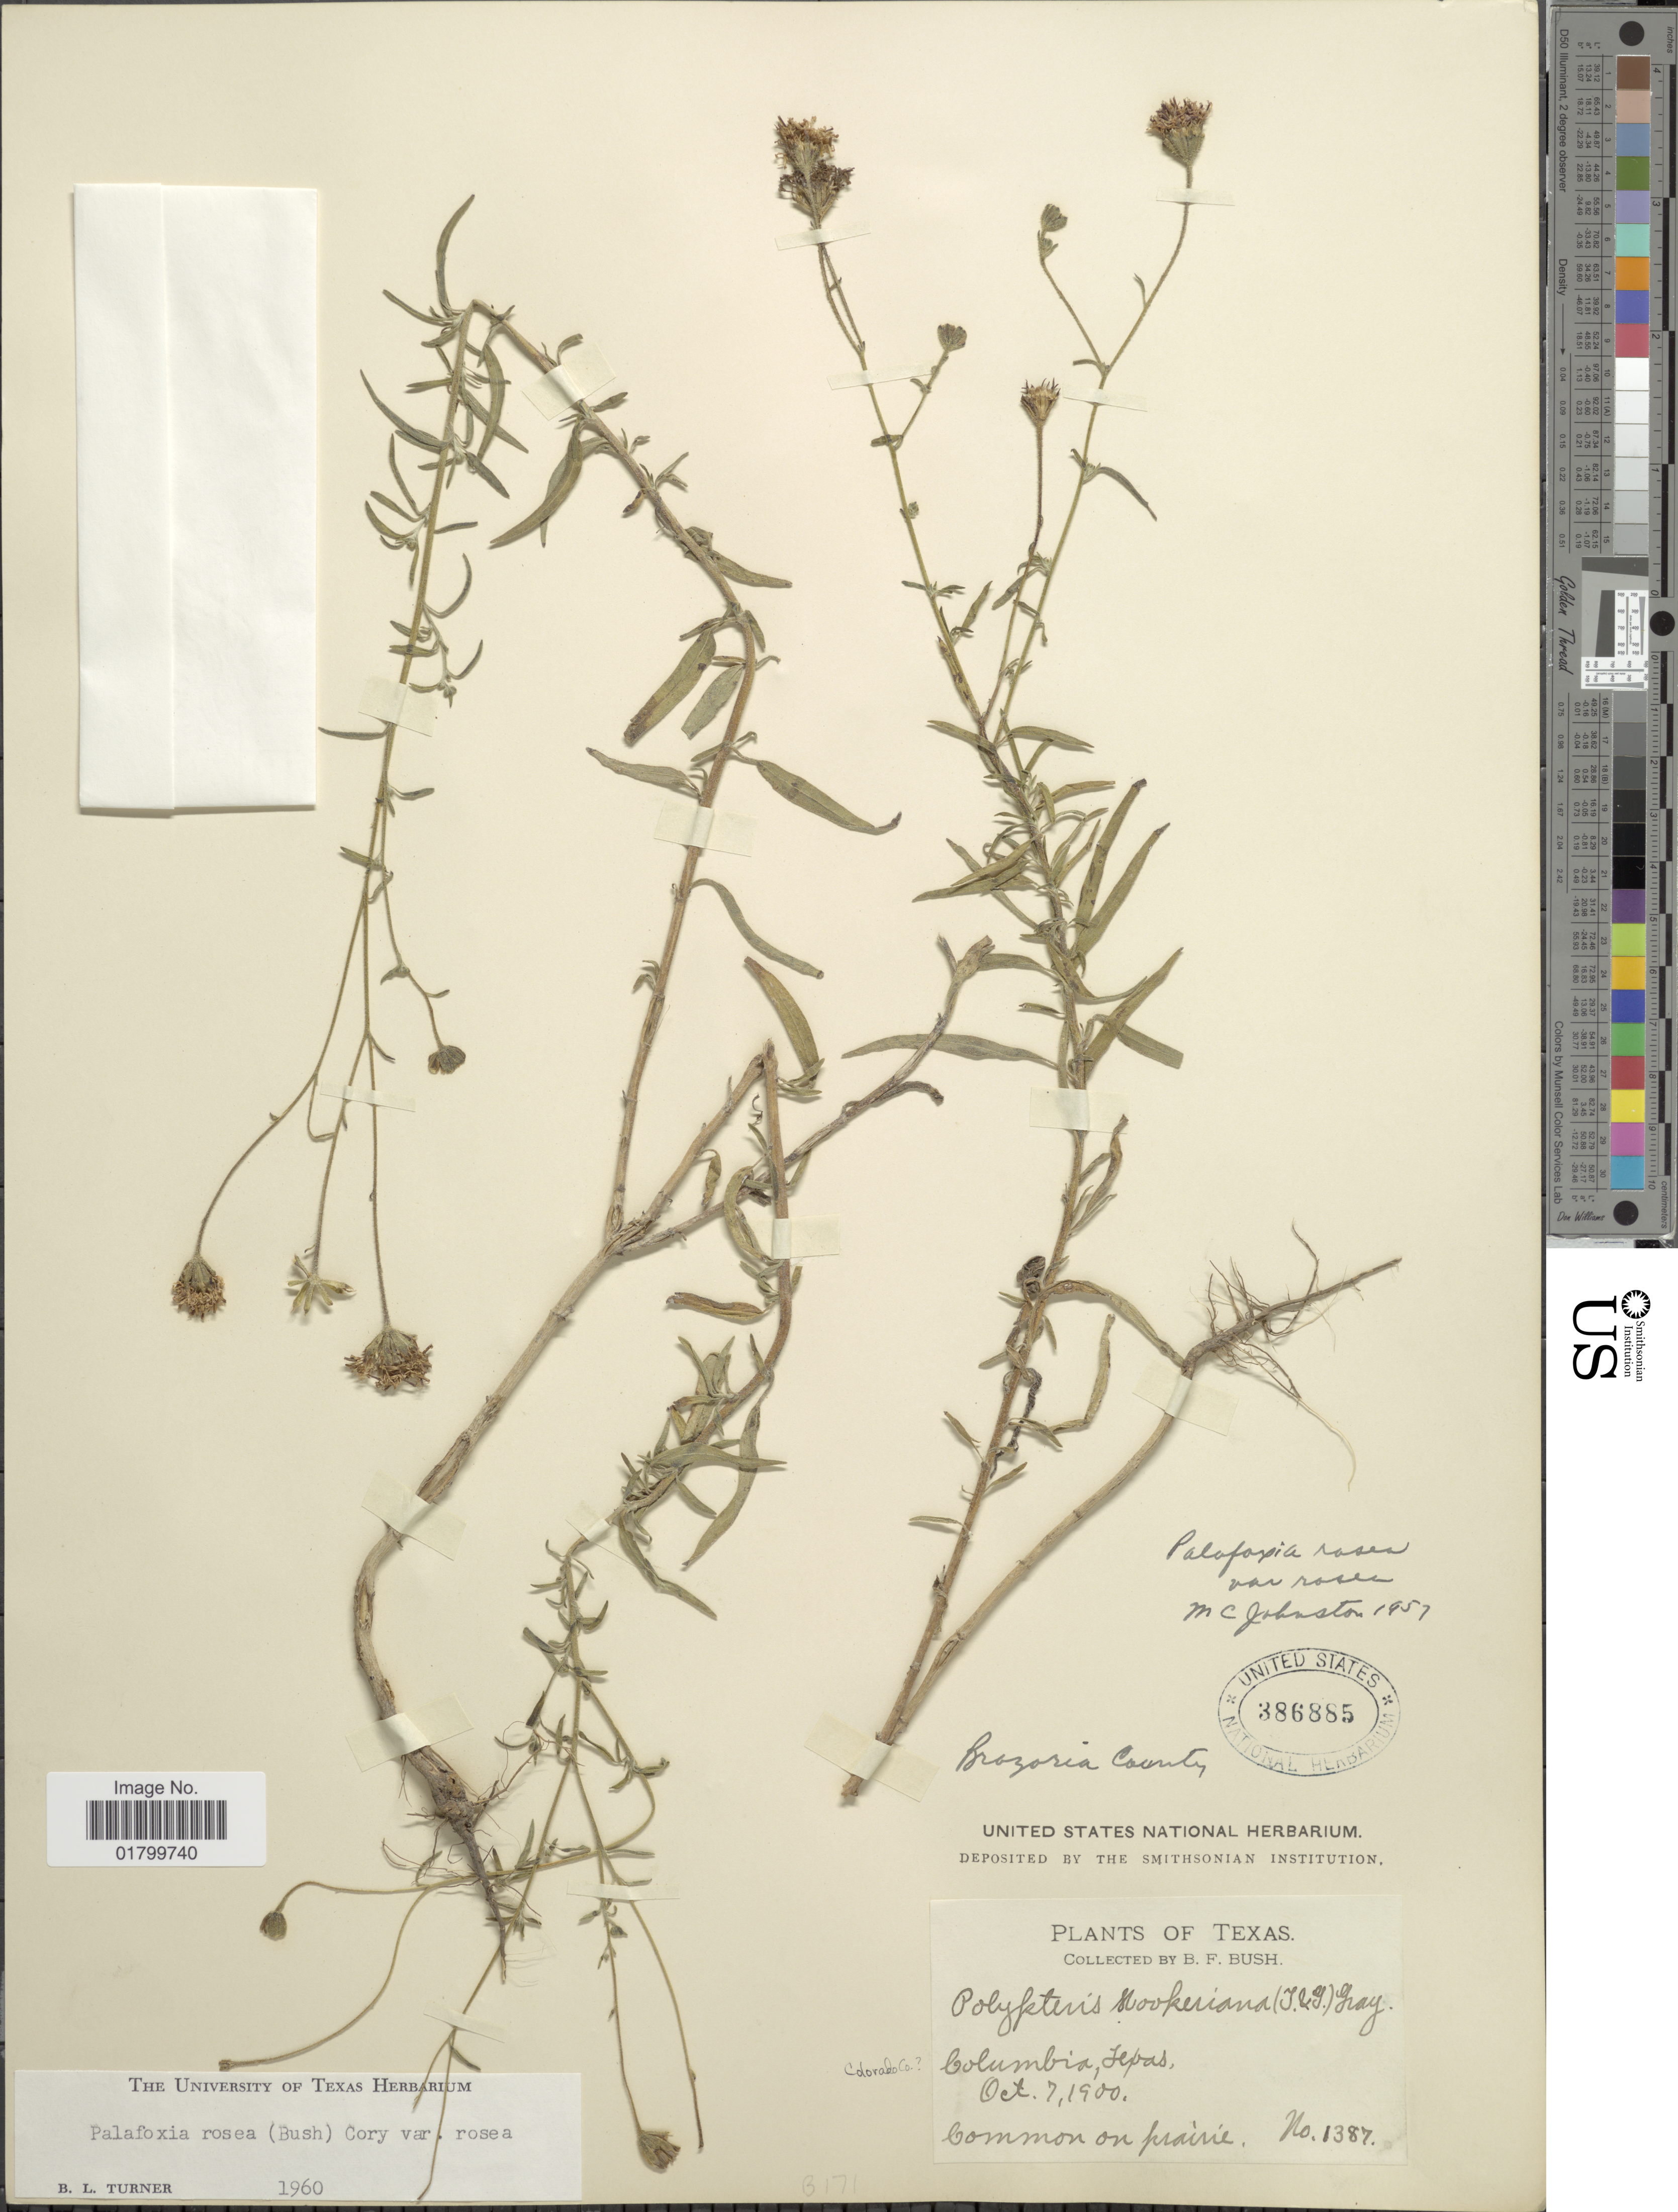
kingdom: Plantae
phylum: Tracheophyta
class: Magnoliopsida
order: Asterales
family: Asteraceae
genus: Palafoxia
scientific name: Palafoxia rosea var. rosea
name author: (Bush) Cory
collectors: B. F. Bush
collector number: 1387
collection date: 1900-10-07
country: United States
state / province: Texas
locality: Columbia, Texas, Cdorado Co.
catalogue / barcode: US 386885